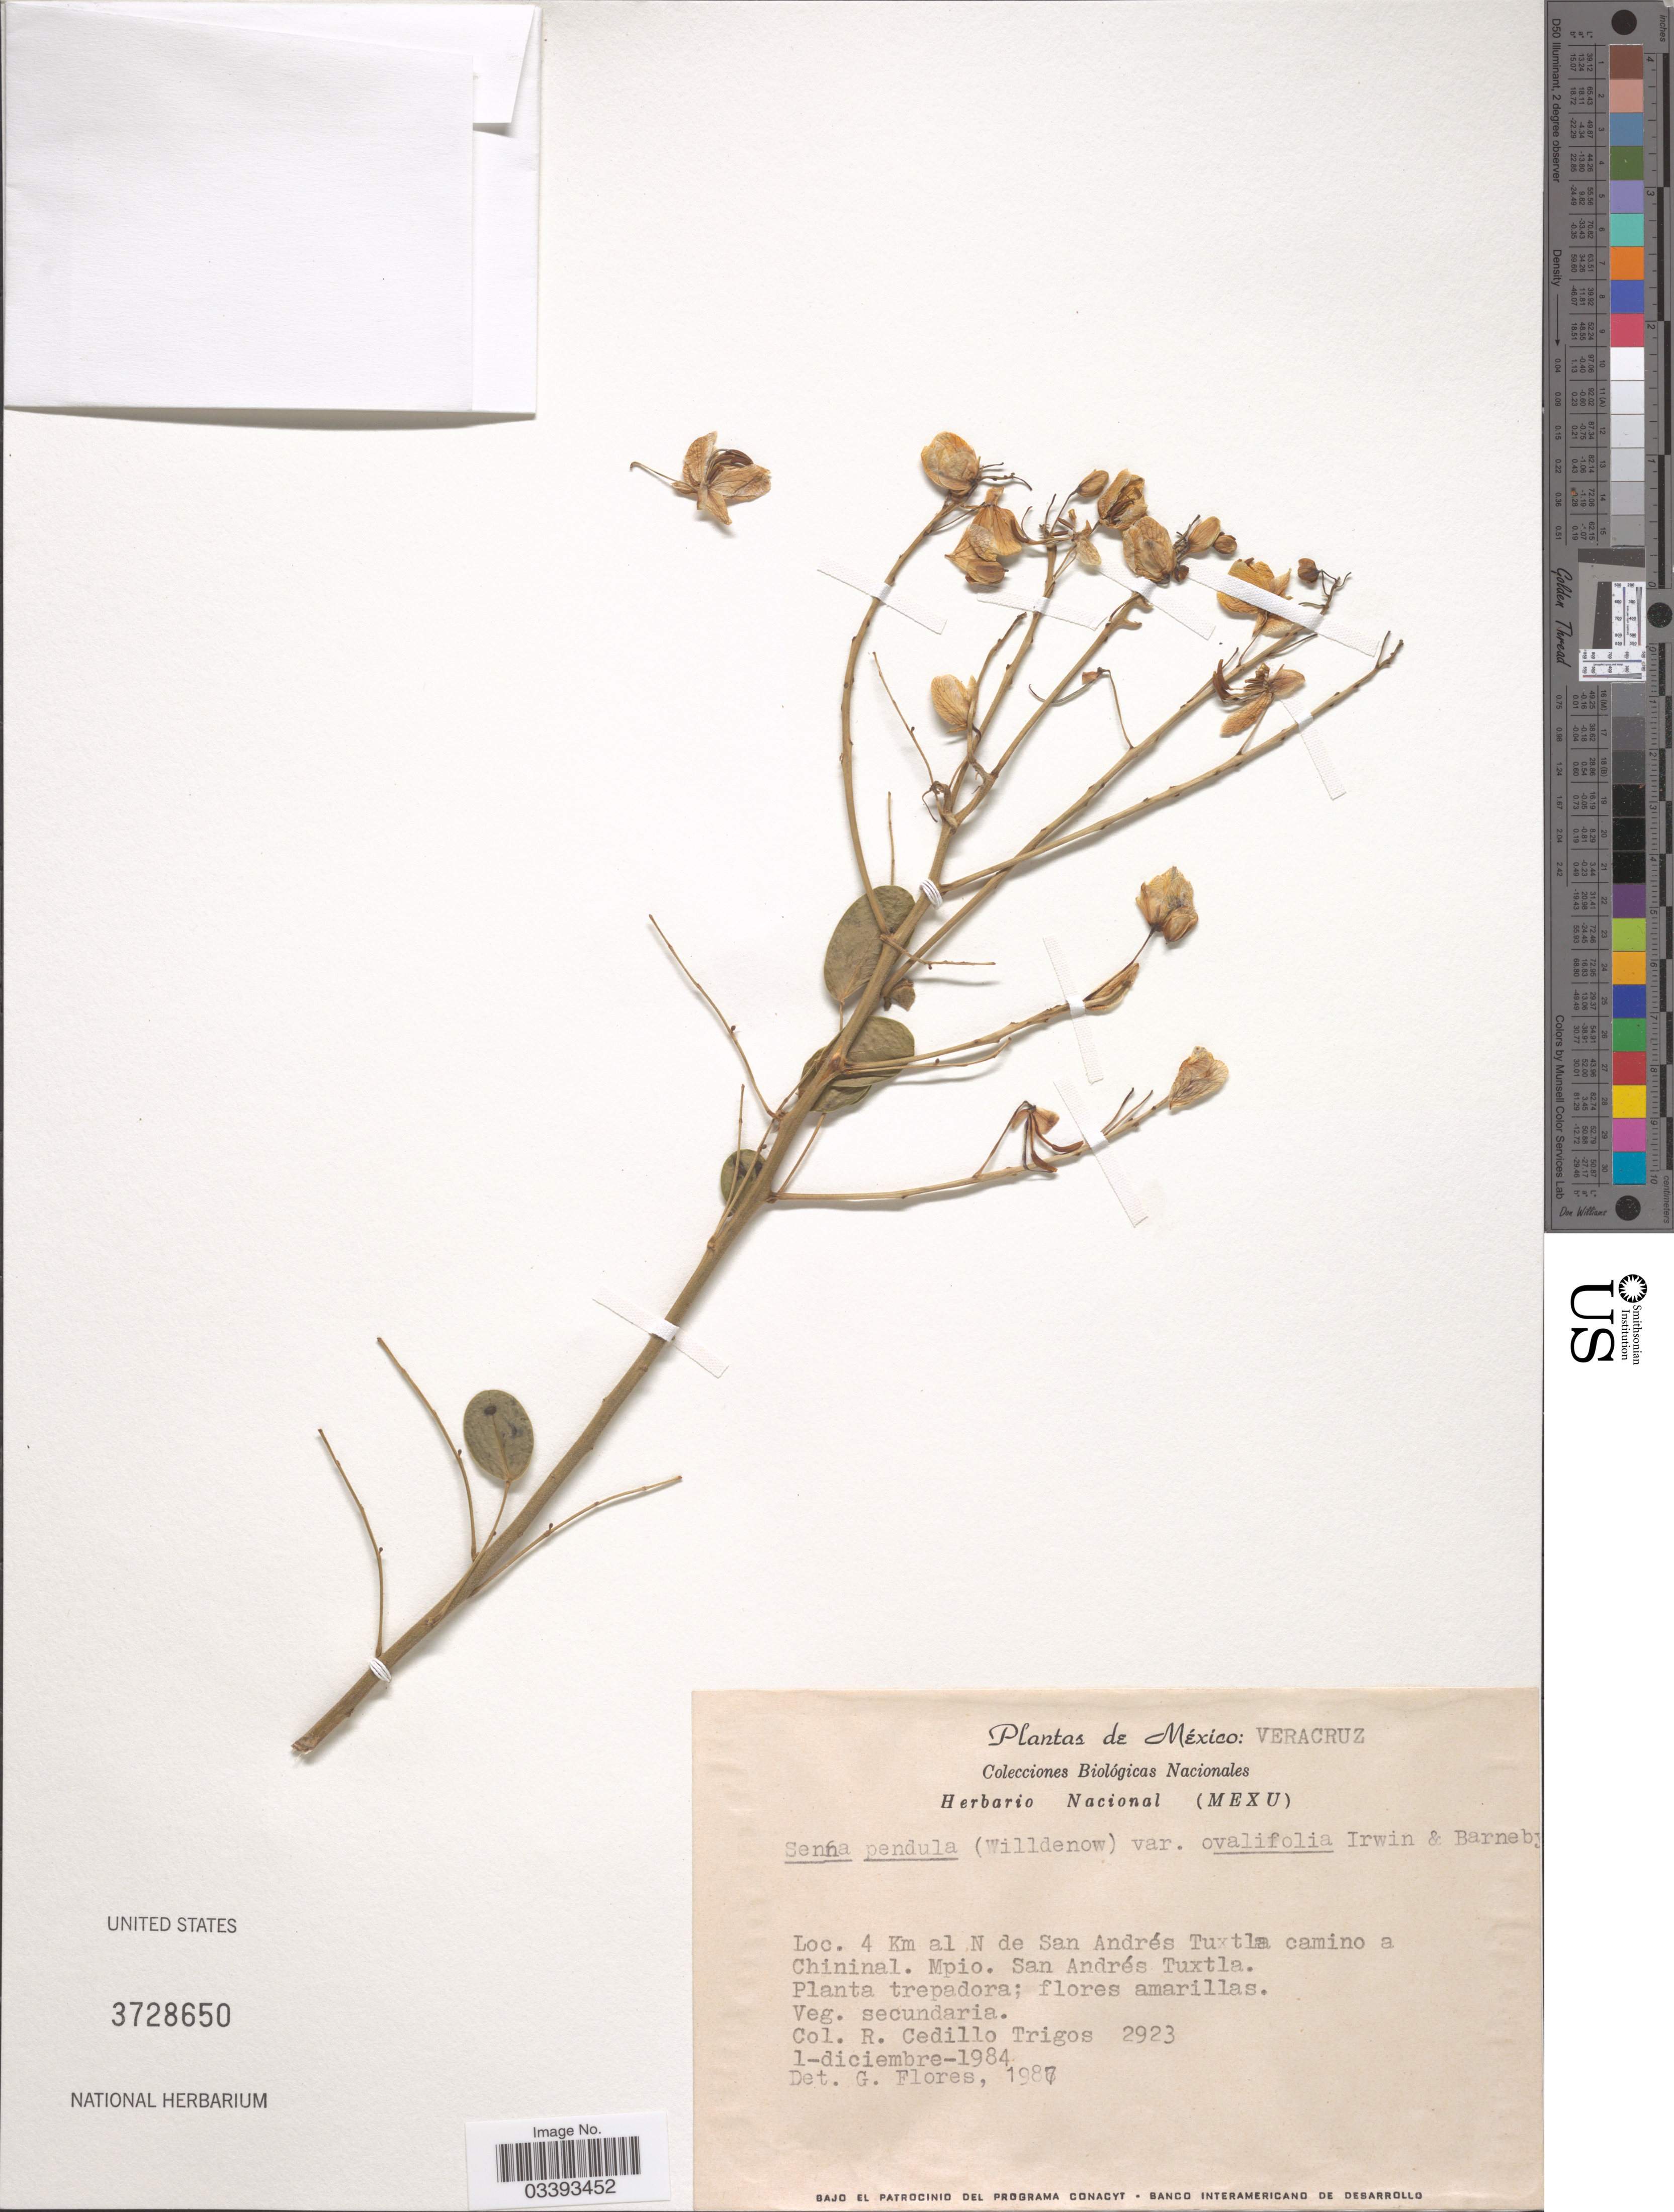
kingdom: Plantae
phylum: Tracheophyta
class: Magnoliopsida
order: Fabales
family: Fabaceae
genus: Senna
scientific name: Senna pendula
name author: (Humb. & Bonpl. ex Willd.) H.S. Irwin & Barneby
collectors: R. CedilloT.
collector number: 2923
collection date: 1984-12-01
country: Mexico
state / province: Veracruz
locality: Veracruz. 4 Km al N de San Andrés Tuxtla camino a Chininal. Mpio. San Andrés Tuxtla.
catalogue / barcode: US 3728650